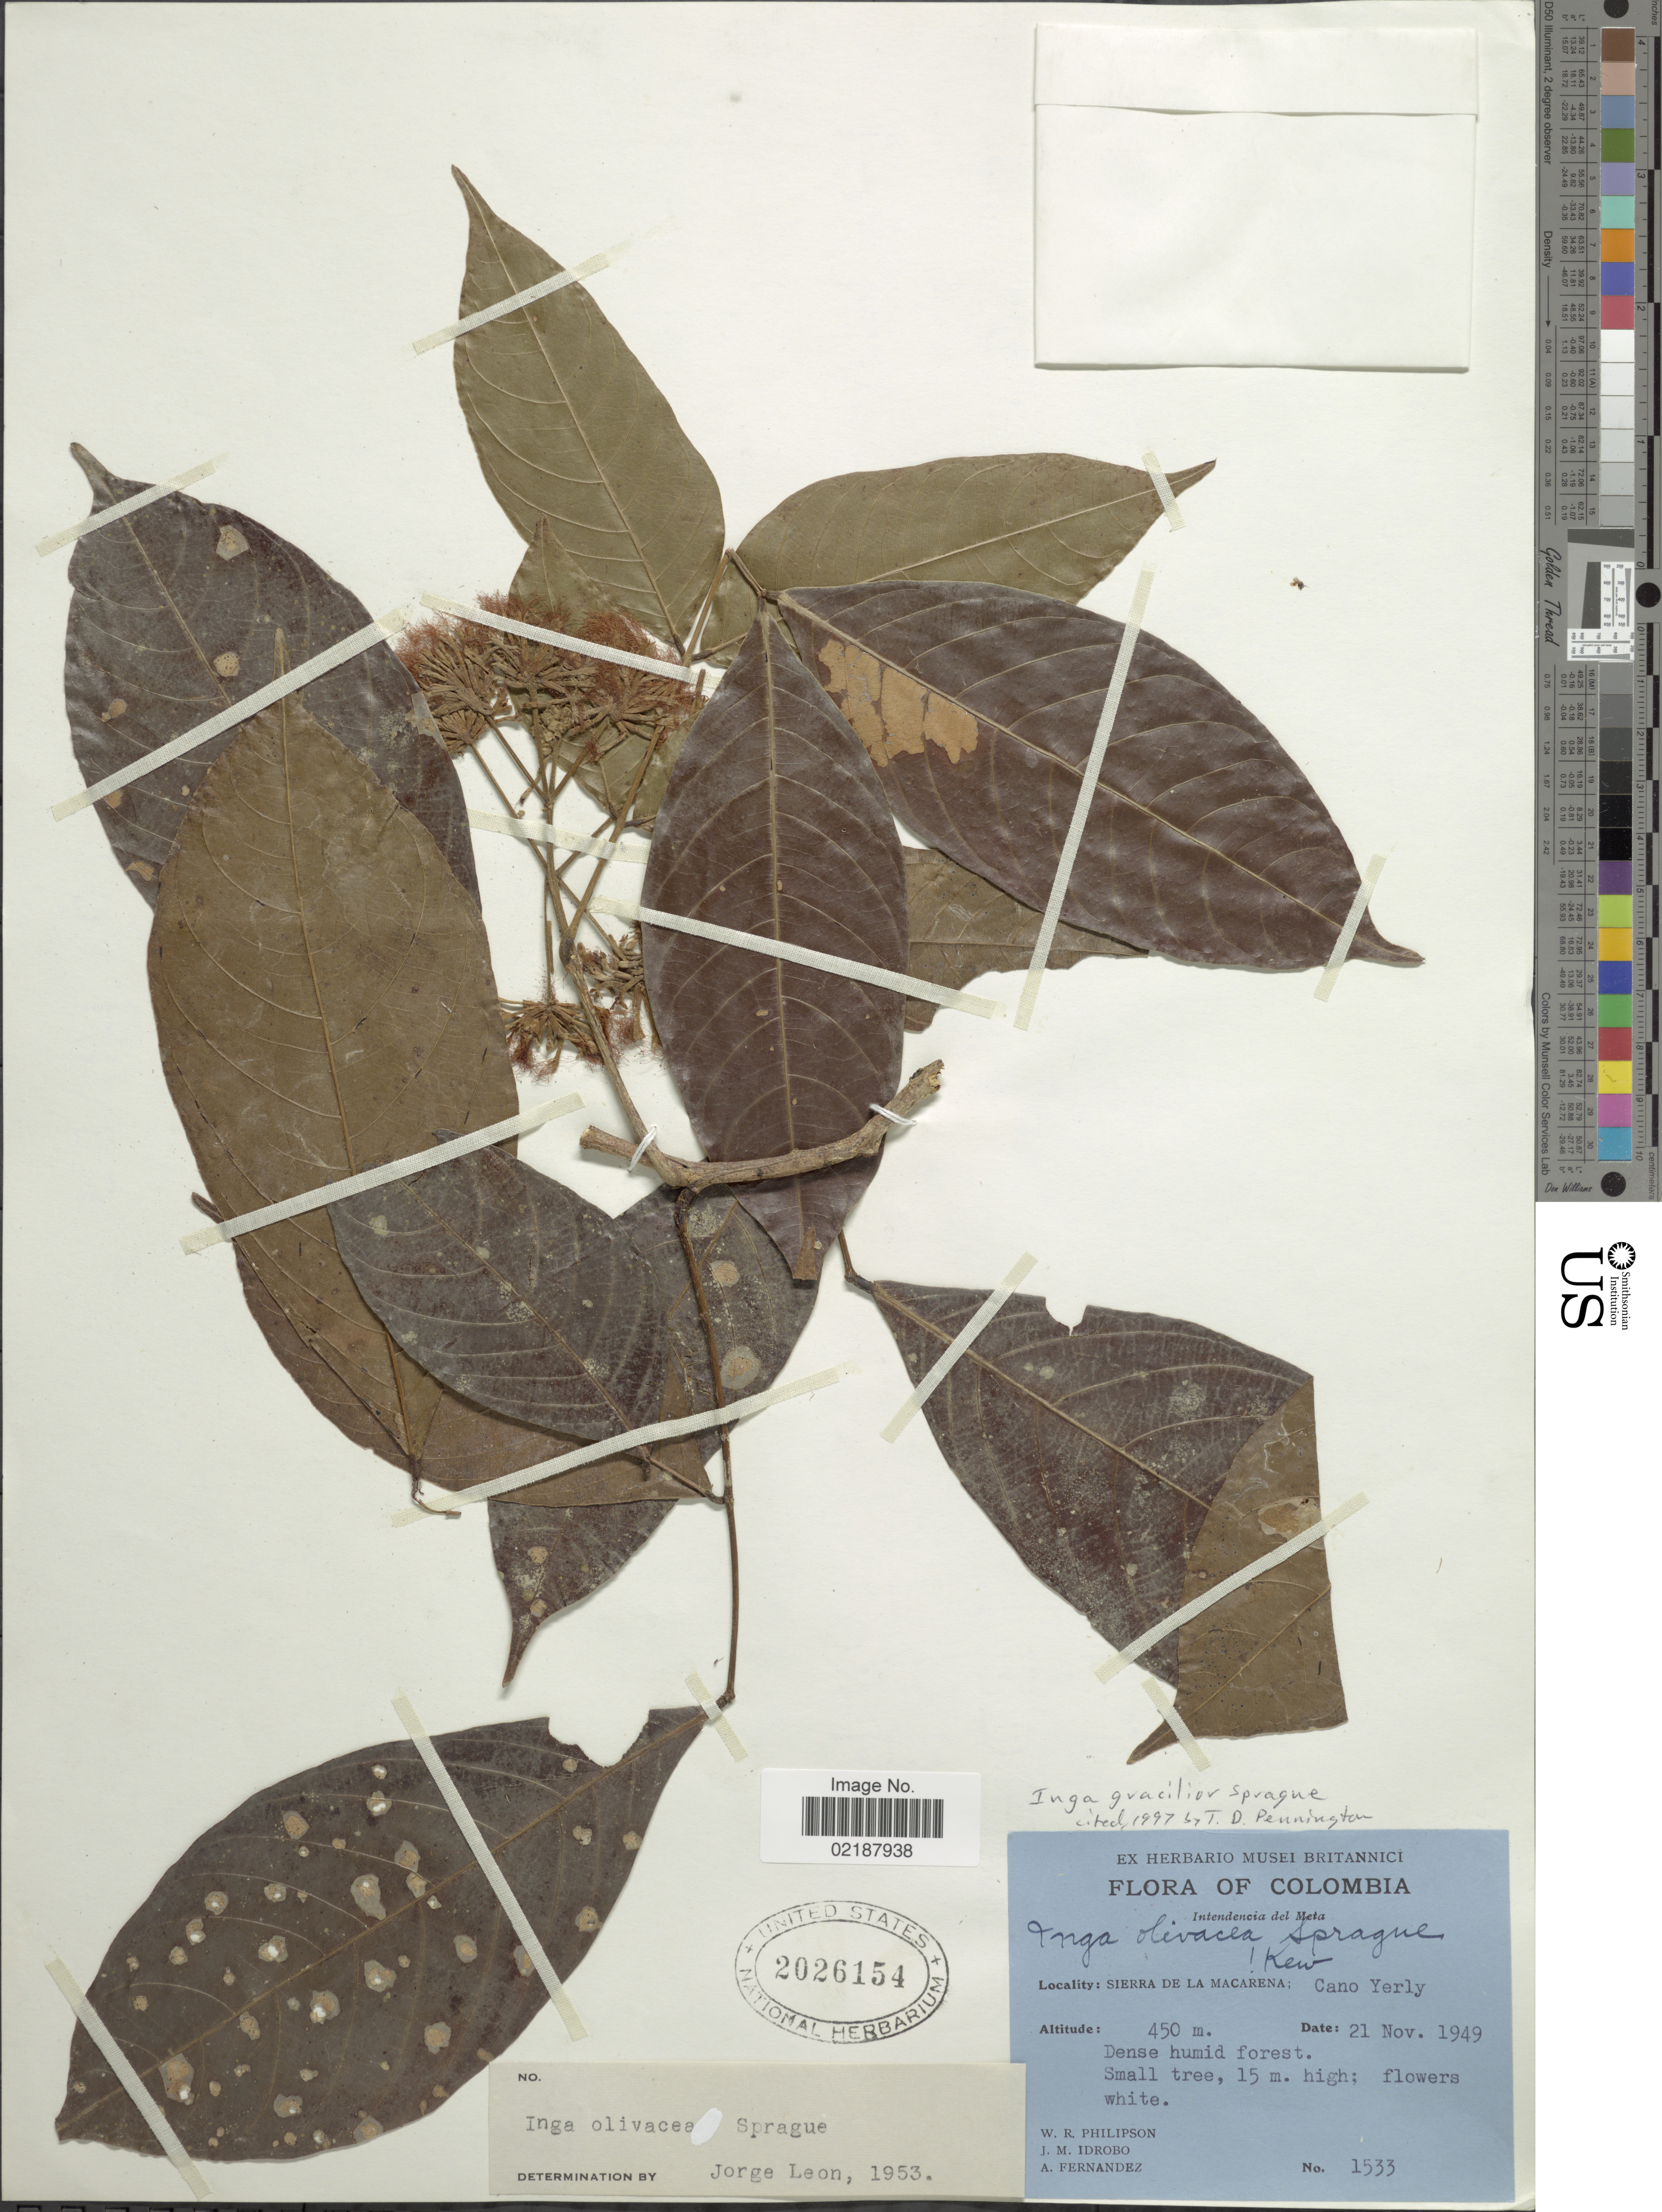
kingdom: Plantae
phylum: Tracheophyta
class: Magnoliopsida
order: Fabales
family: Fabaceae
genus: Inga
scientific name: Inga gracilior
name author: Sprague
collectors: W. R. Philipson, J. M. Idrobo & A. Fernandez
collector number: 1533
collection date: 1949-11-21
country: Colombia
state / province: Meta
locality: Intendencia del Meta, Sierra de la Macarena : Cano Yerly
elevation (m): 450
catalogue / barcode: US 2026154